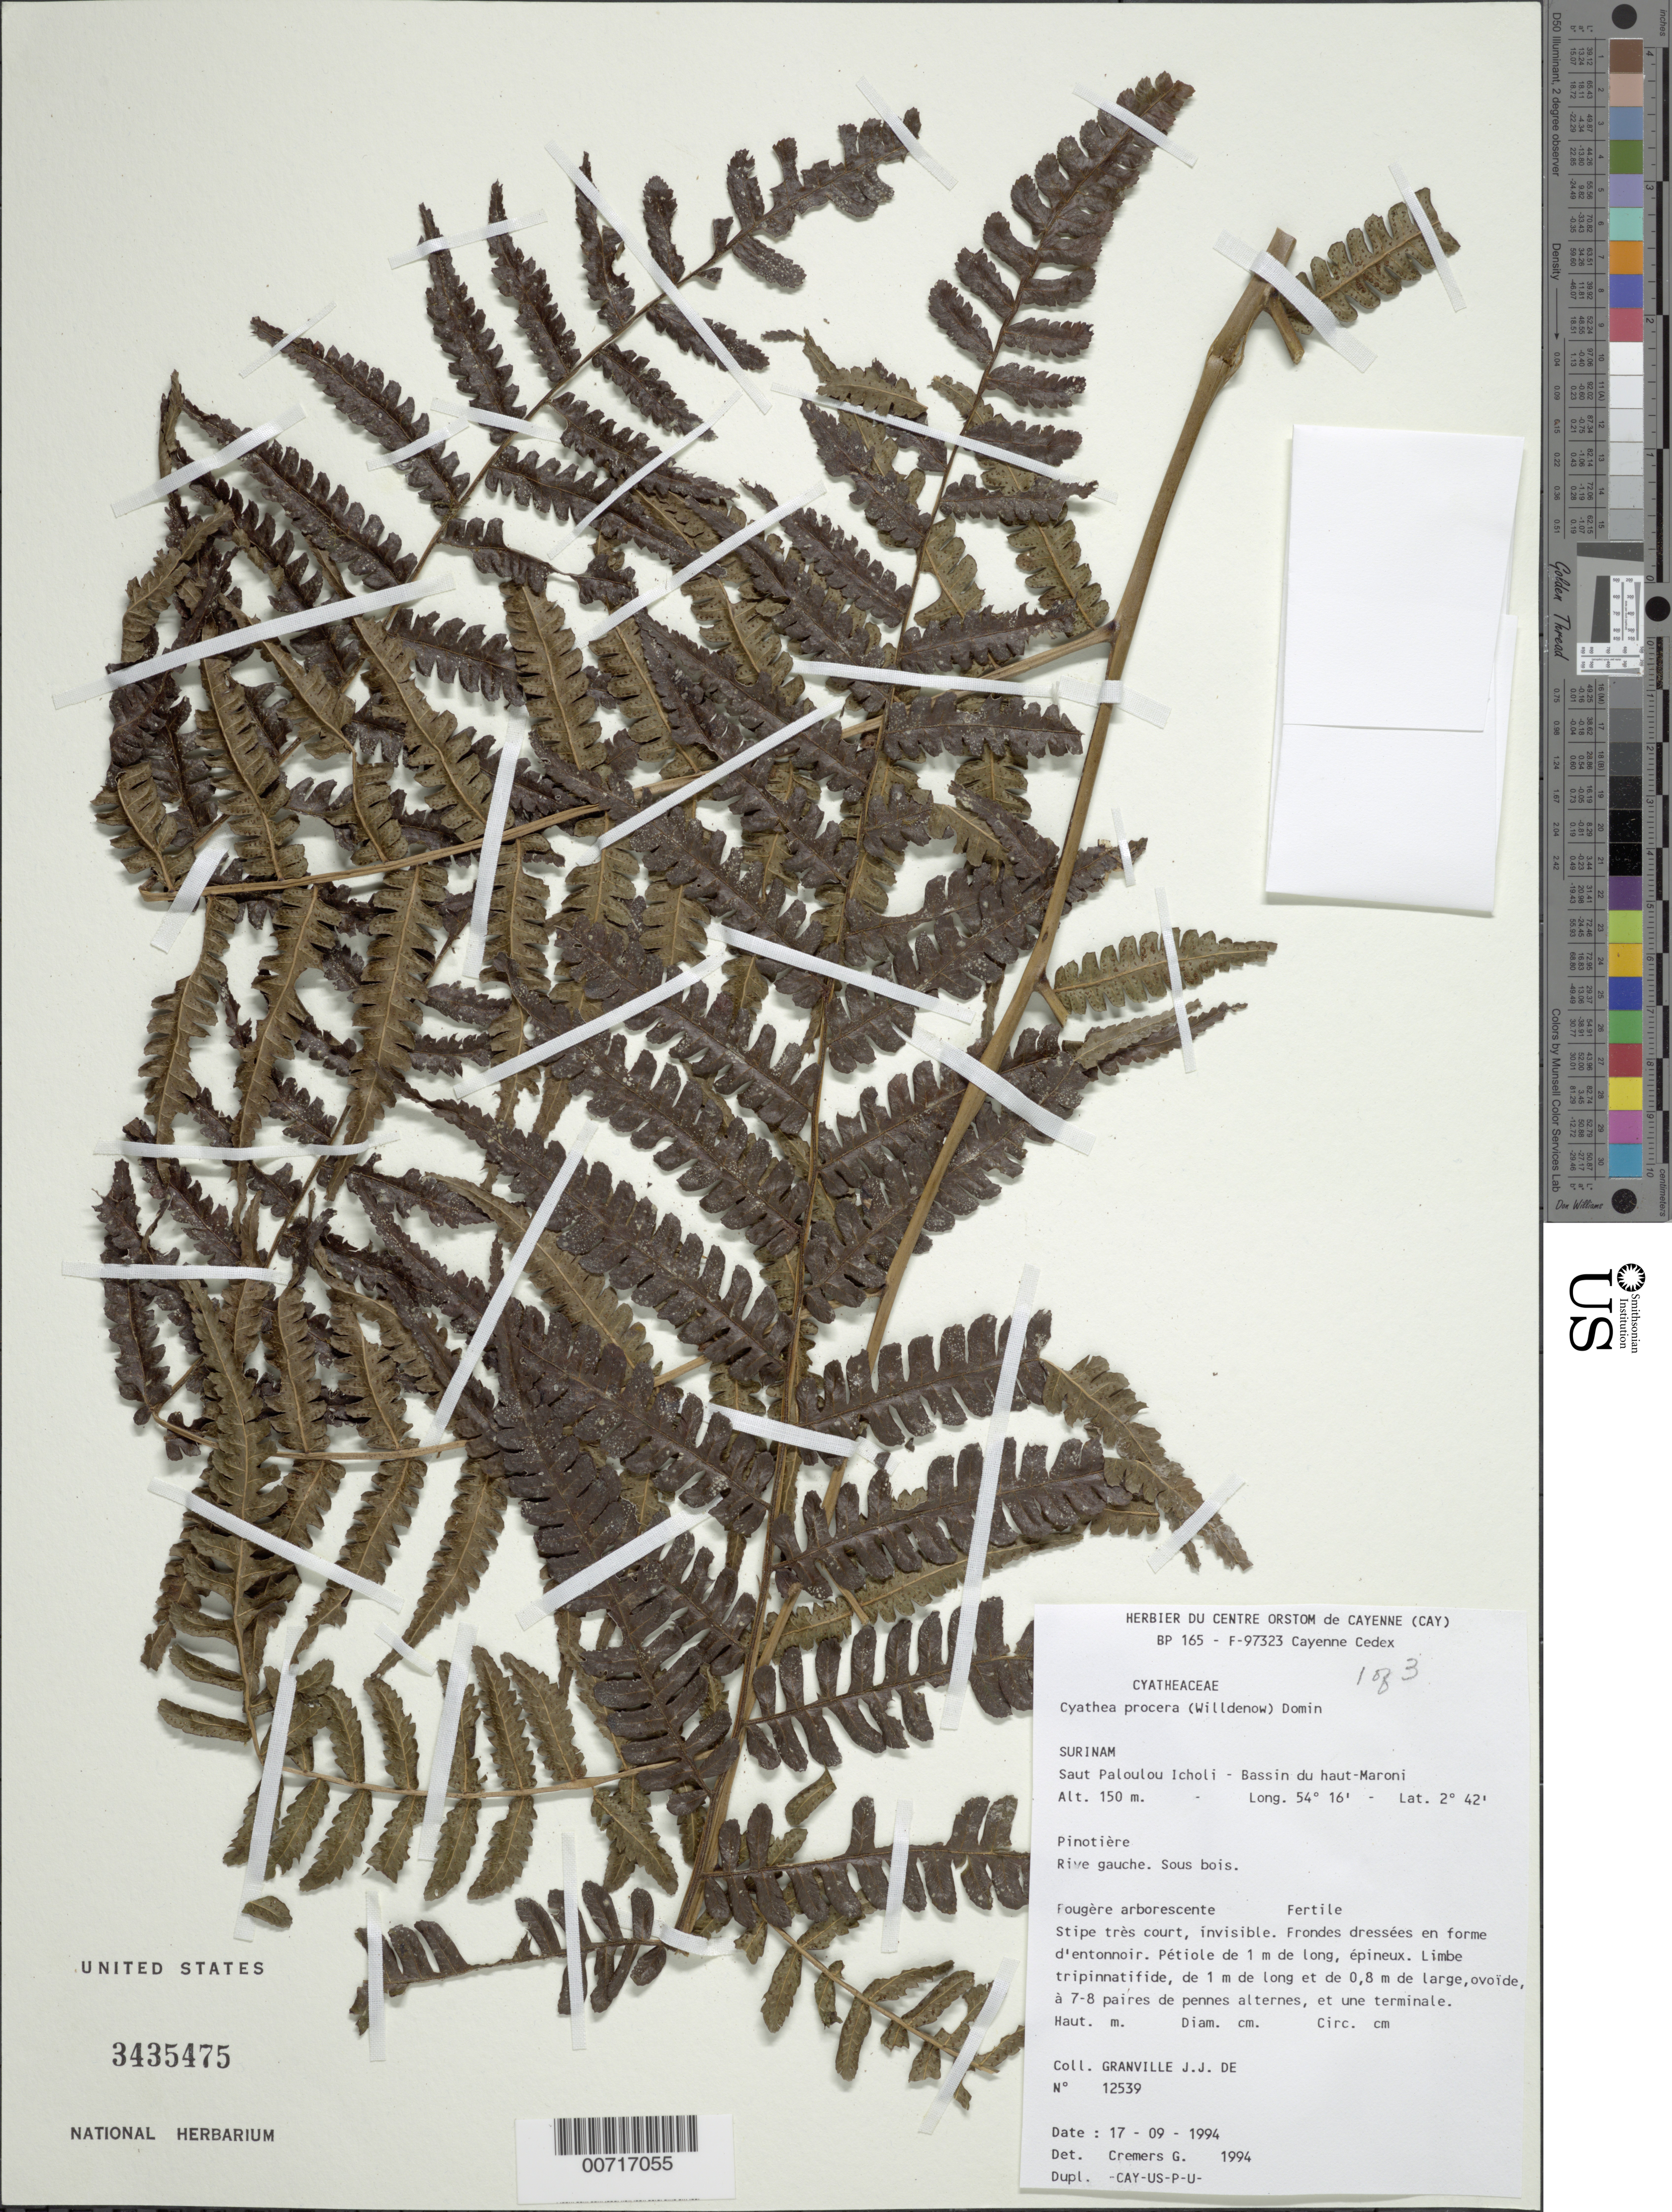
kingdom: Plantae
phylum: Tracheophyta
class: Polypodiopsida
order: Cyatheales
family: Cyatheaceae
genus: Cyathea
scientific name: Cyathea pungens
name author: (Willd.) Domin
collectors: J.-J. de Granville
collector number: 12539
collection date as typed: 17-Sep-94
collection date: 1994-09-17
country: Suriname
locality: Saut Paloulou Icholi, Bassin du haut-Maroni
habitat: Pinotière, sous bois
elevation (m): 150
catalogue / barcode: US 3435475